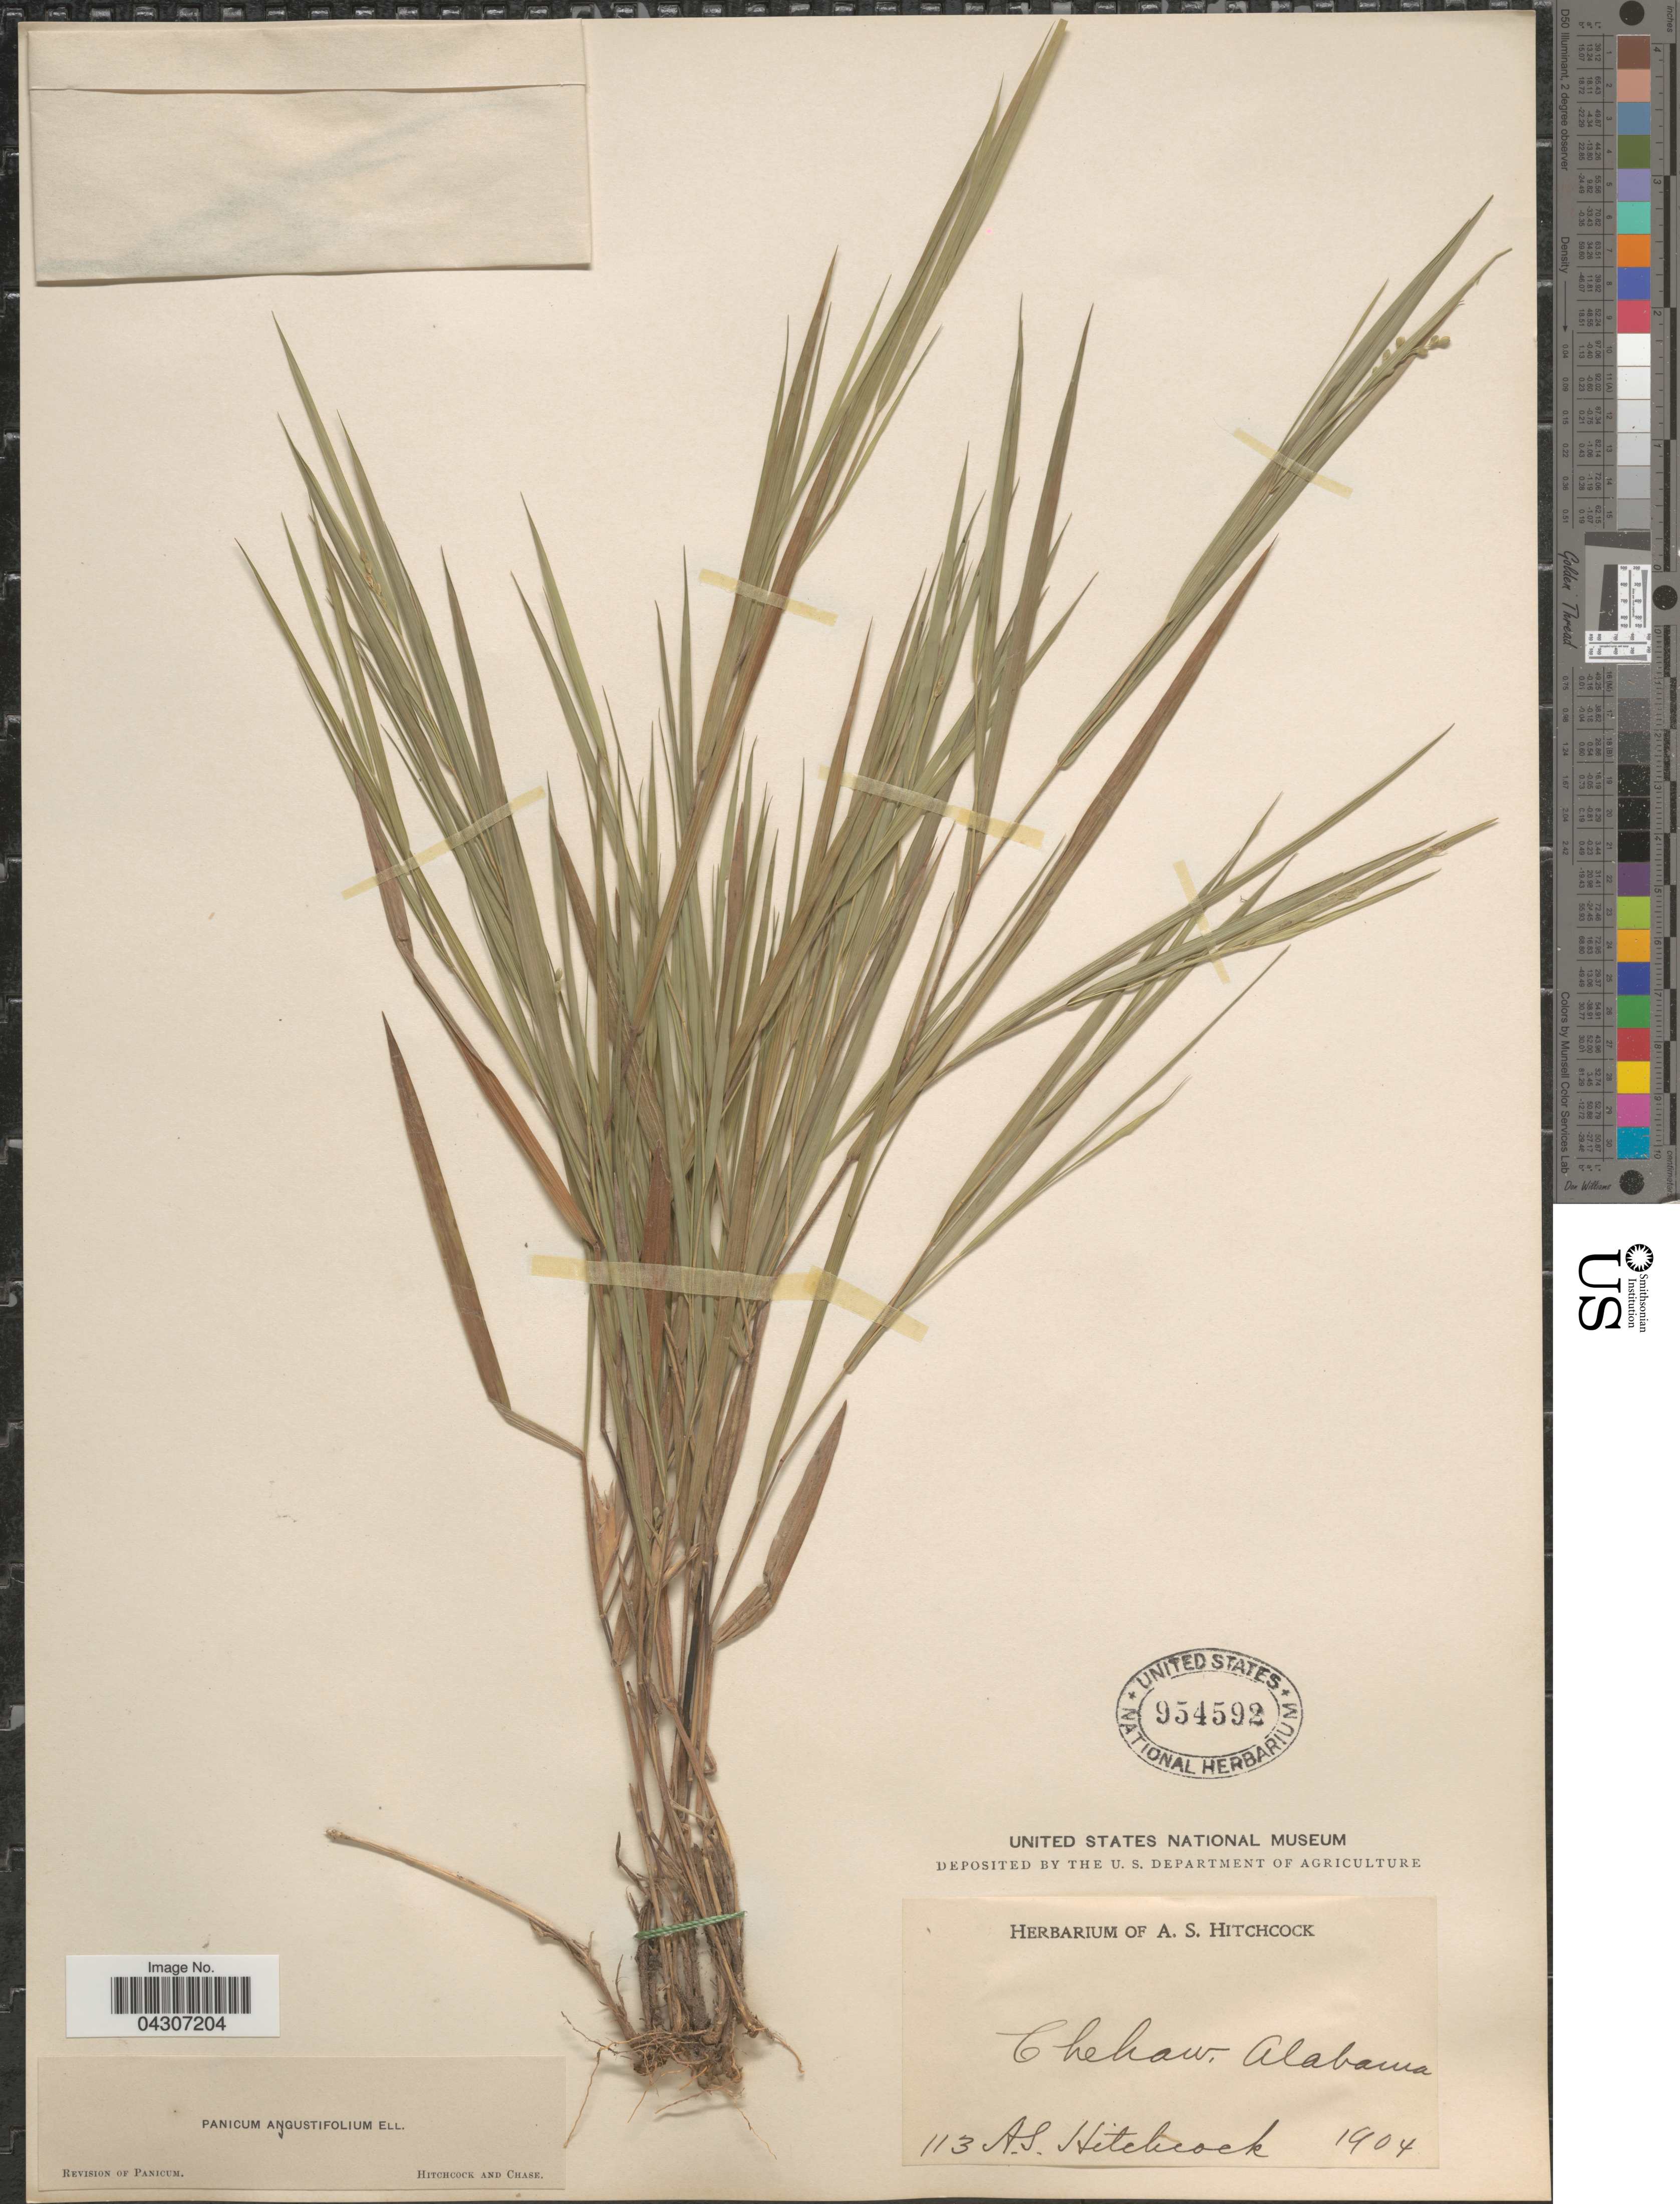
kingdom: Plantae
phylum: Tracheophyta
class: Liliopsida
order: Poales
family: Poaceae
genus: Dichanthelium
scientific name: Dichanthelium aciculare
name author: (Desv. ex Poir.) Gould & C.A. Clark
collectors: A. S. Hitchcock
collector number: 113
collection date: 1904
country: United States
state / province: Alabama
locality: Chehaw.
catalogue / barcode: US 954592